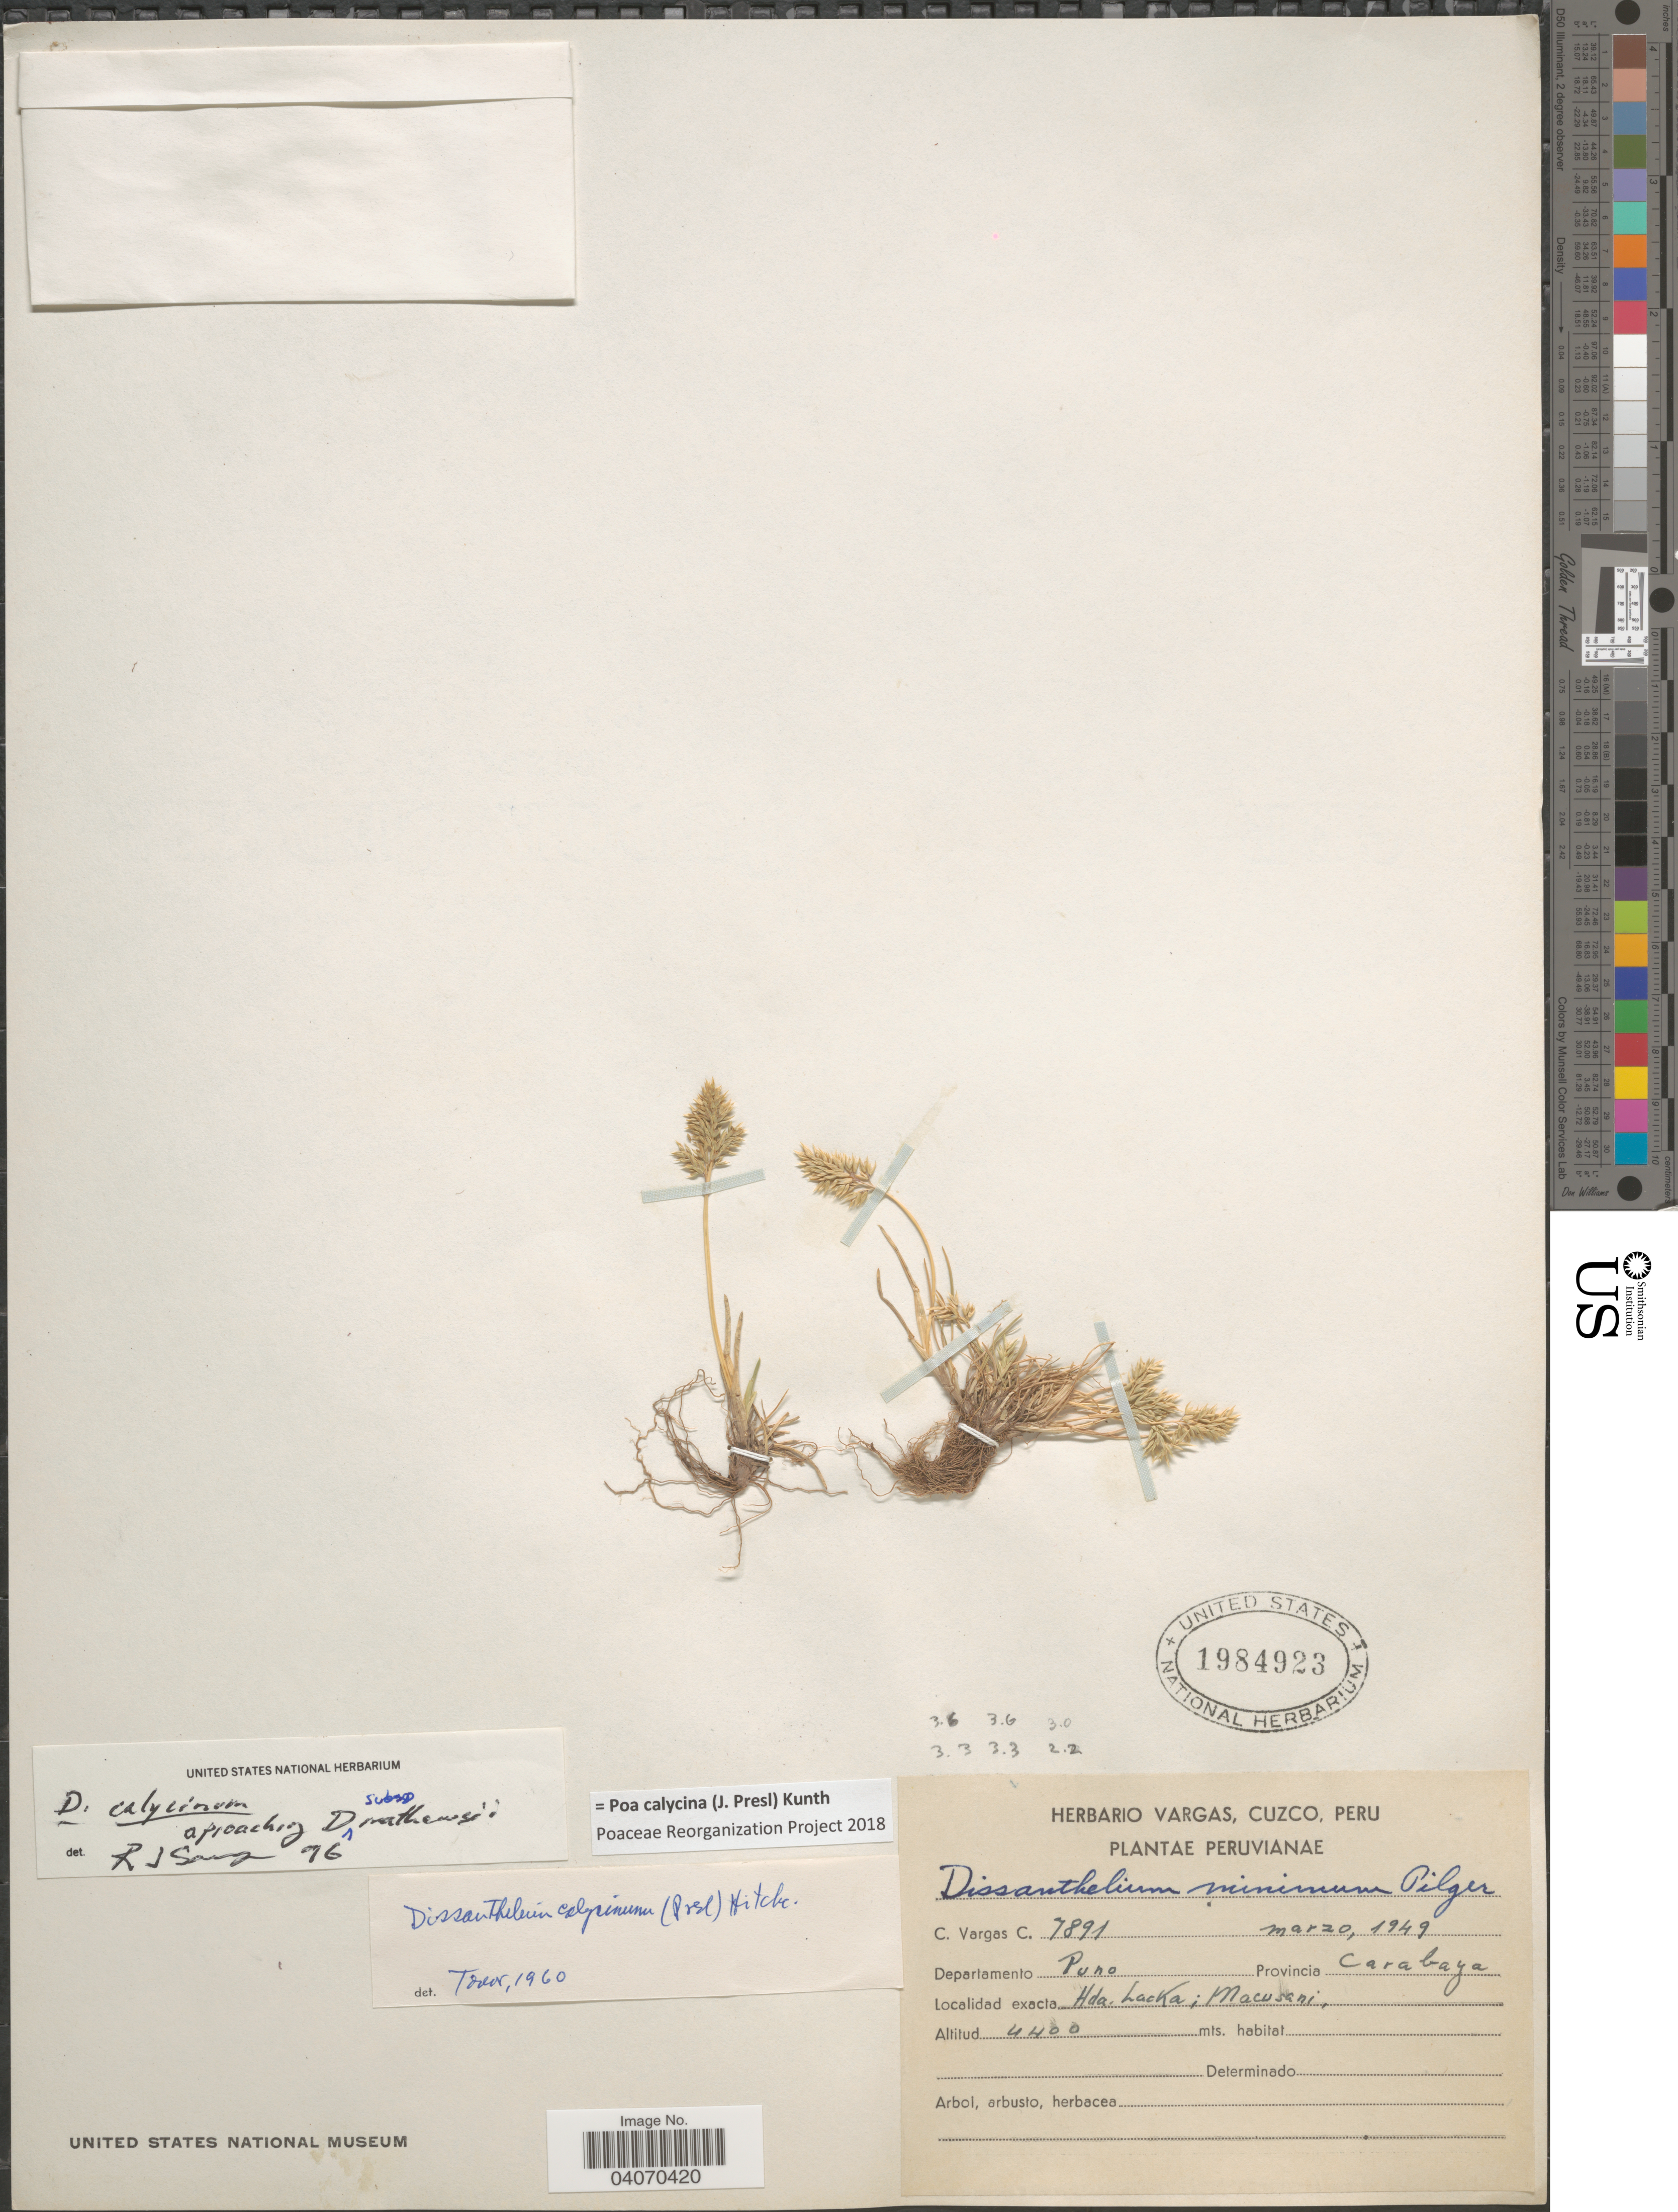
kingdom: Plantae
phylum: Tracheophyta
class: Liliopsida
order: Poales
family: Poaceae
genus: Poa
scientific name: Poa calycina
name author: (J. Presl) Kunth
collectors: C. Vargas Calderón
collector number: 7891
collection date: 1949-03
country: Peru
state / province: Puno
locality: Departamento Puno. Provincia Carabaya. Hda. Lacka; Macusani.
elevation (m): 4400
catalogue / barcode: US 1984923